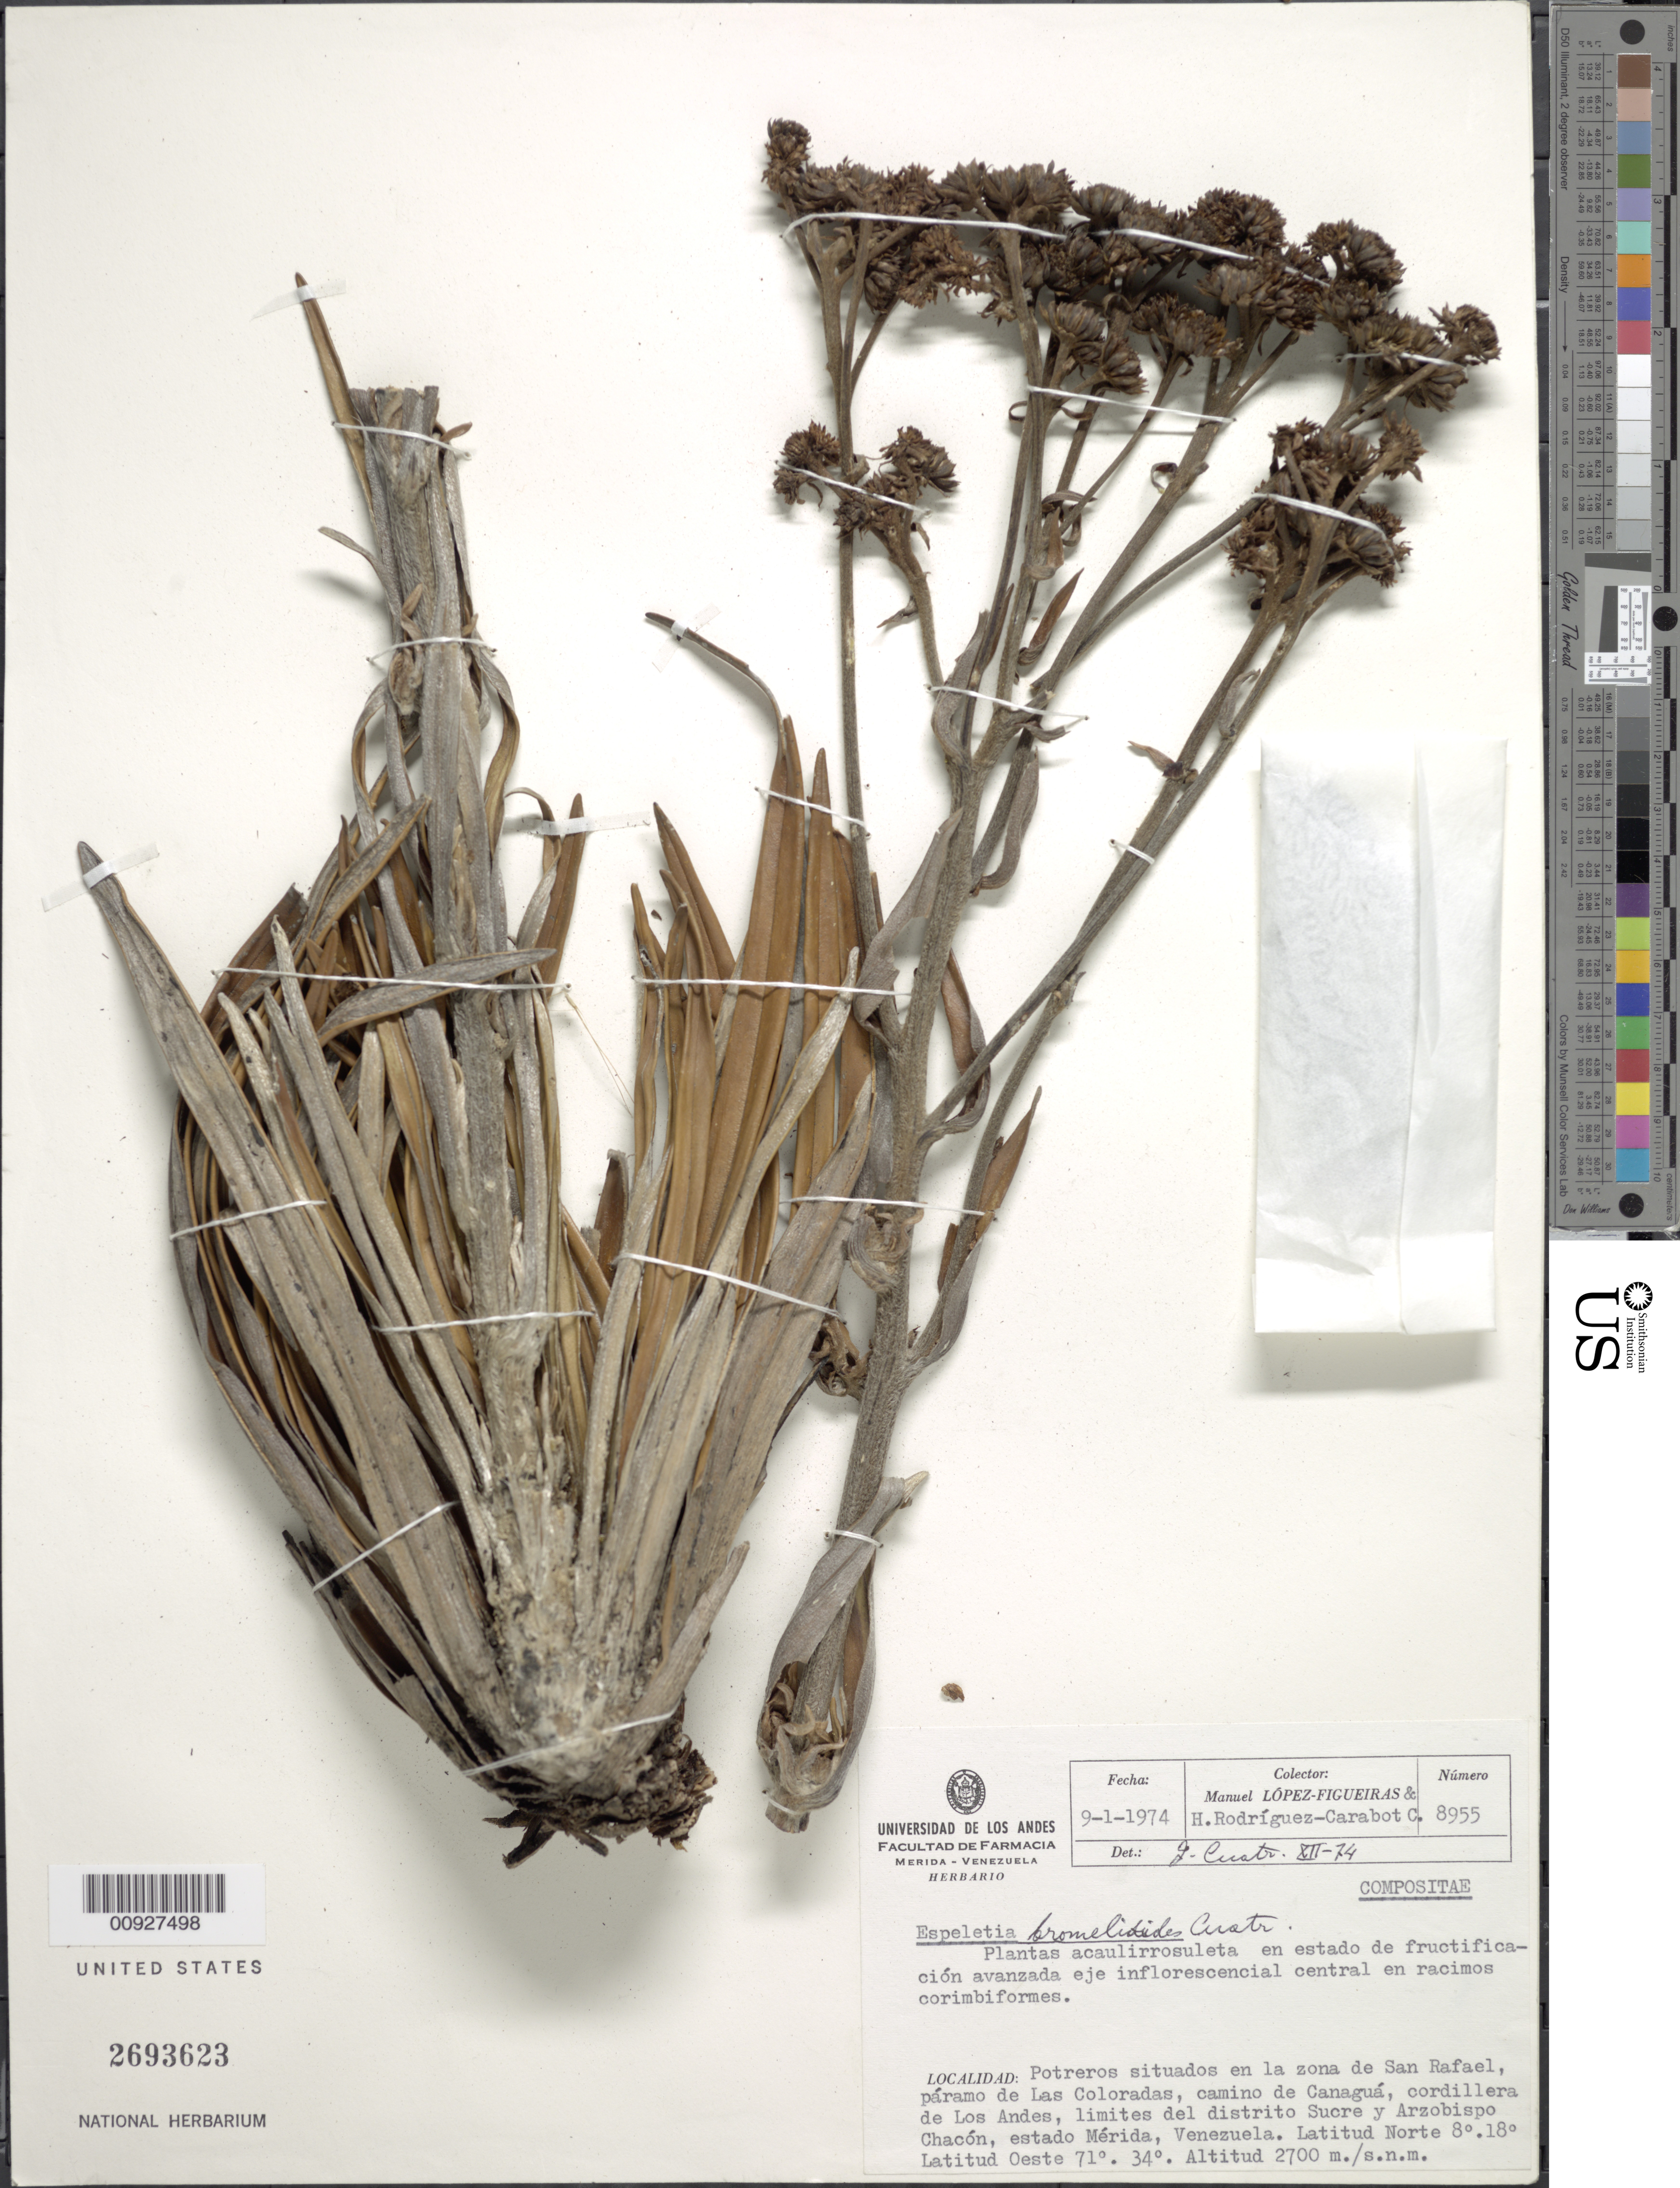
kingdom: Plantae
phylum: Tracheophyta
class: Magnoliopsida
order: Asterales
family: Asteraceae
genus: Ruilopezia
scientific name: Ruilopezia bromelioides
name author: (Cuatrec.) Cuatrec.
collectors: M. López Figueiras & H. A. Rodriguez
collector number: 8955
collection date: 1974-01-09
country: Venezuela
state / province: Mérida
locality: Páramo de Las Coloradas. Potreros situados en la zona de San Rafael, páramo de Las Coloradas, camino de Canaguá, cordillera de los Andes, limites del Distrito Sucre y Arzobispo Chacón.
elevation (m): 2700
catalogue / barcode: US 2693623